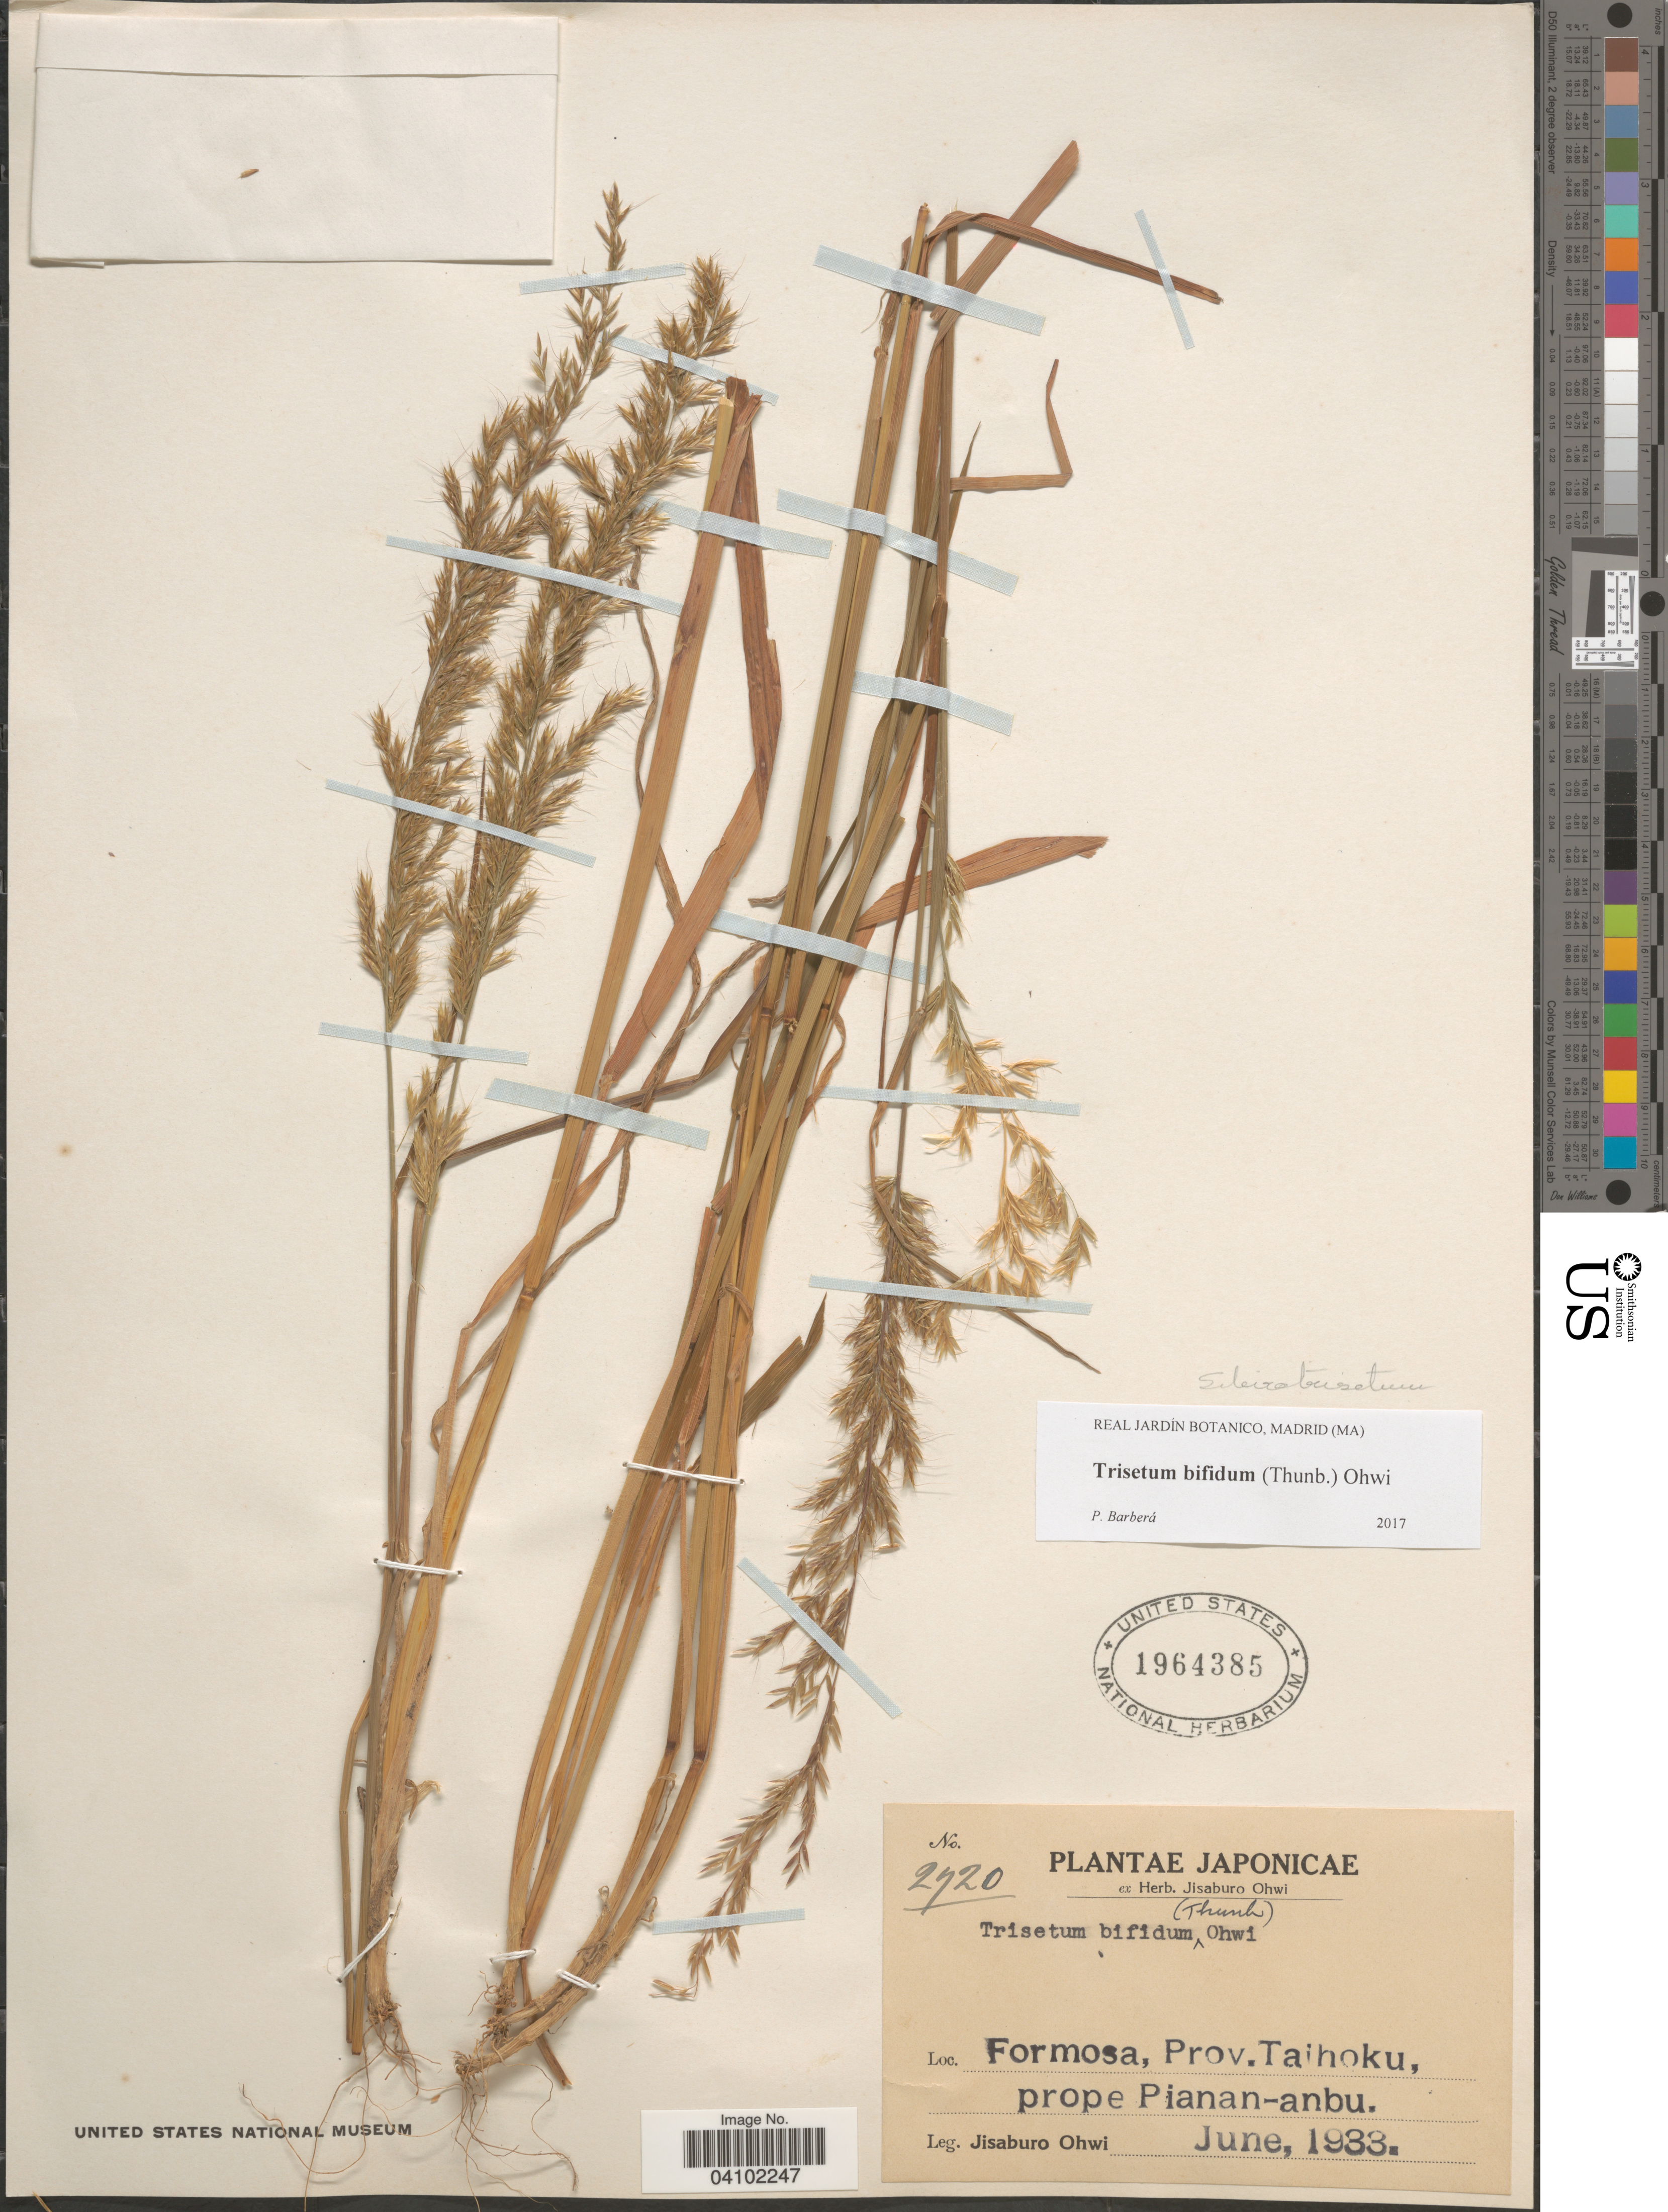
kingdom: Plantae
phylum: Tracheophyta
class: Liliopsida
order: Poales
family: Poaceae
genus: Sibirotrisetum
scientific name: Sibirotrisetum bifidum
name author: (Thunb.) Barberá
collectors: J. Ohwi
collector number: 2920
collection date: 1933-06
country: Taiwan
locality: Prov. Taihoku, prope Pianan-anbu.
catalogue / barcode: US 1964385